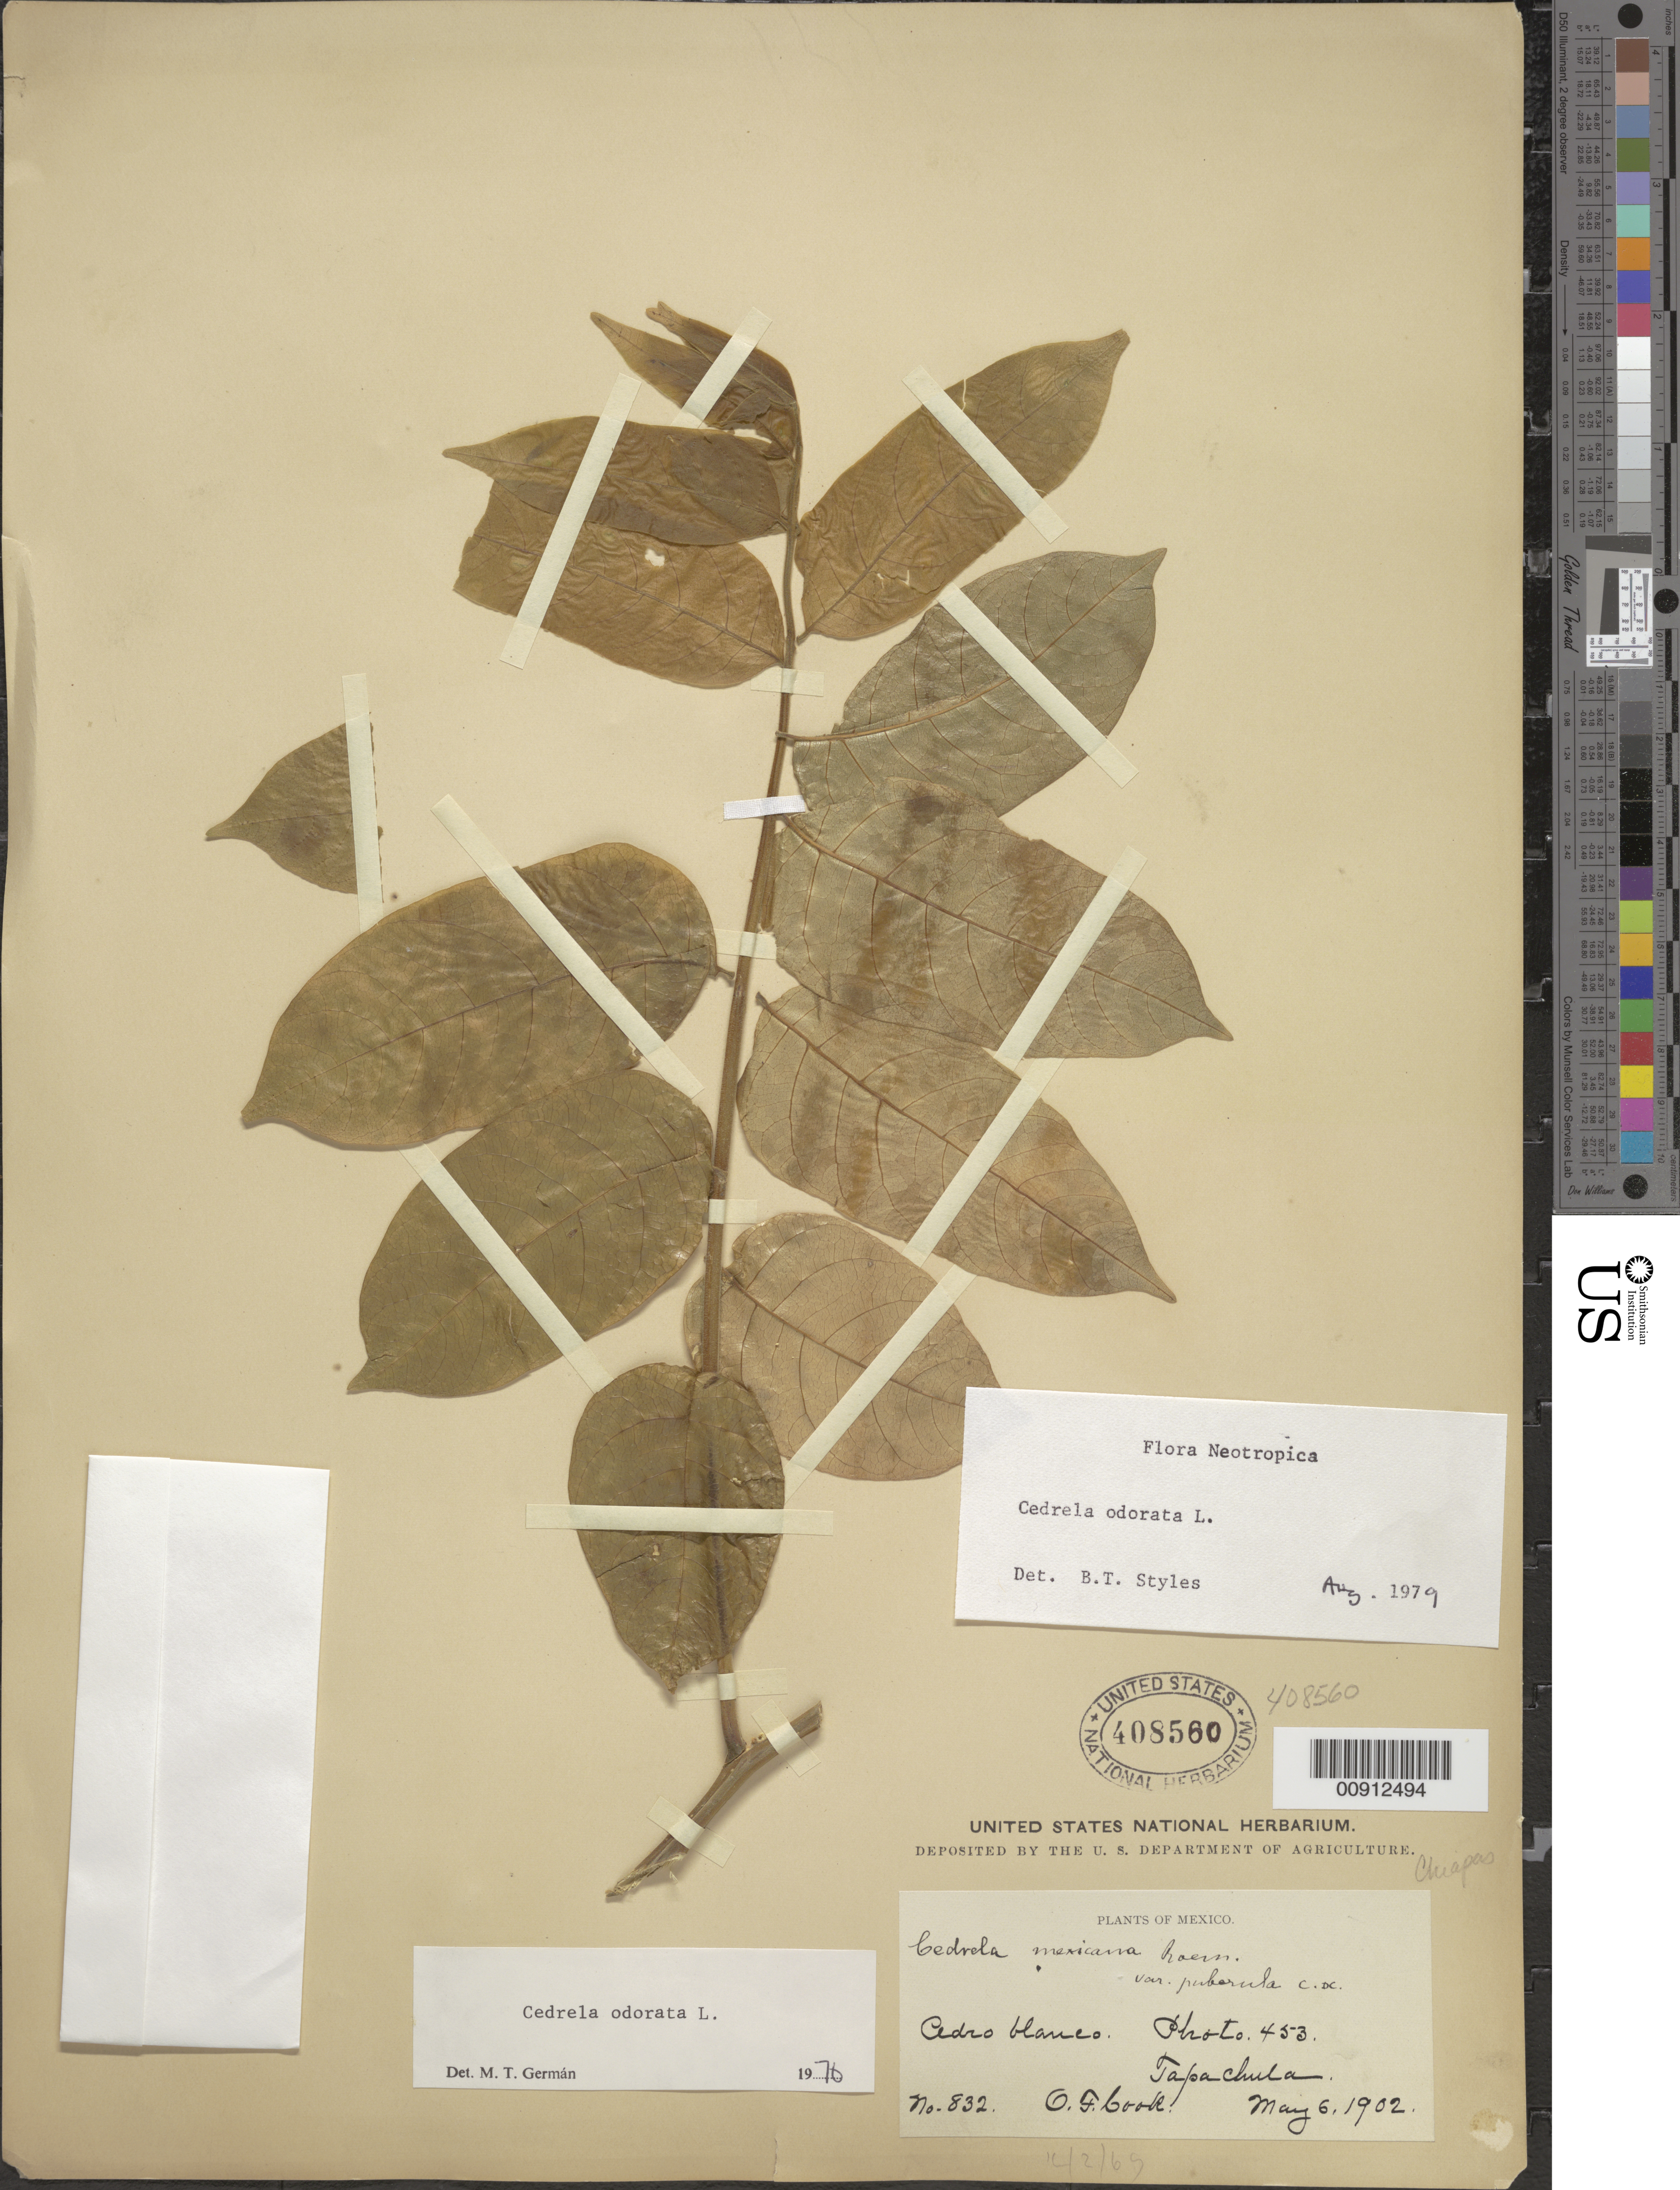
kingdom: Plantae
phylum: Tracheophyta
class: Magnoliopsida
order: Sapindales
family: Meliaceae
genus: Cedrela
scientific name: Cedrela odorata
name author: L.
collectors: O. F. Cook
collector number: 832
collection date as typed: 06 May 1902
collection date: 1902-05-06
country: Mexico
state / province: Chiapas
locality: Tapachula.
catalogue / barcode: US 408560